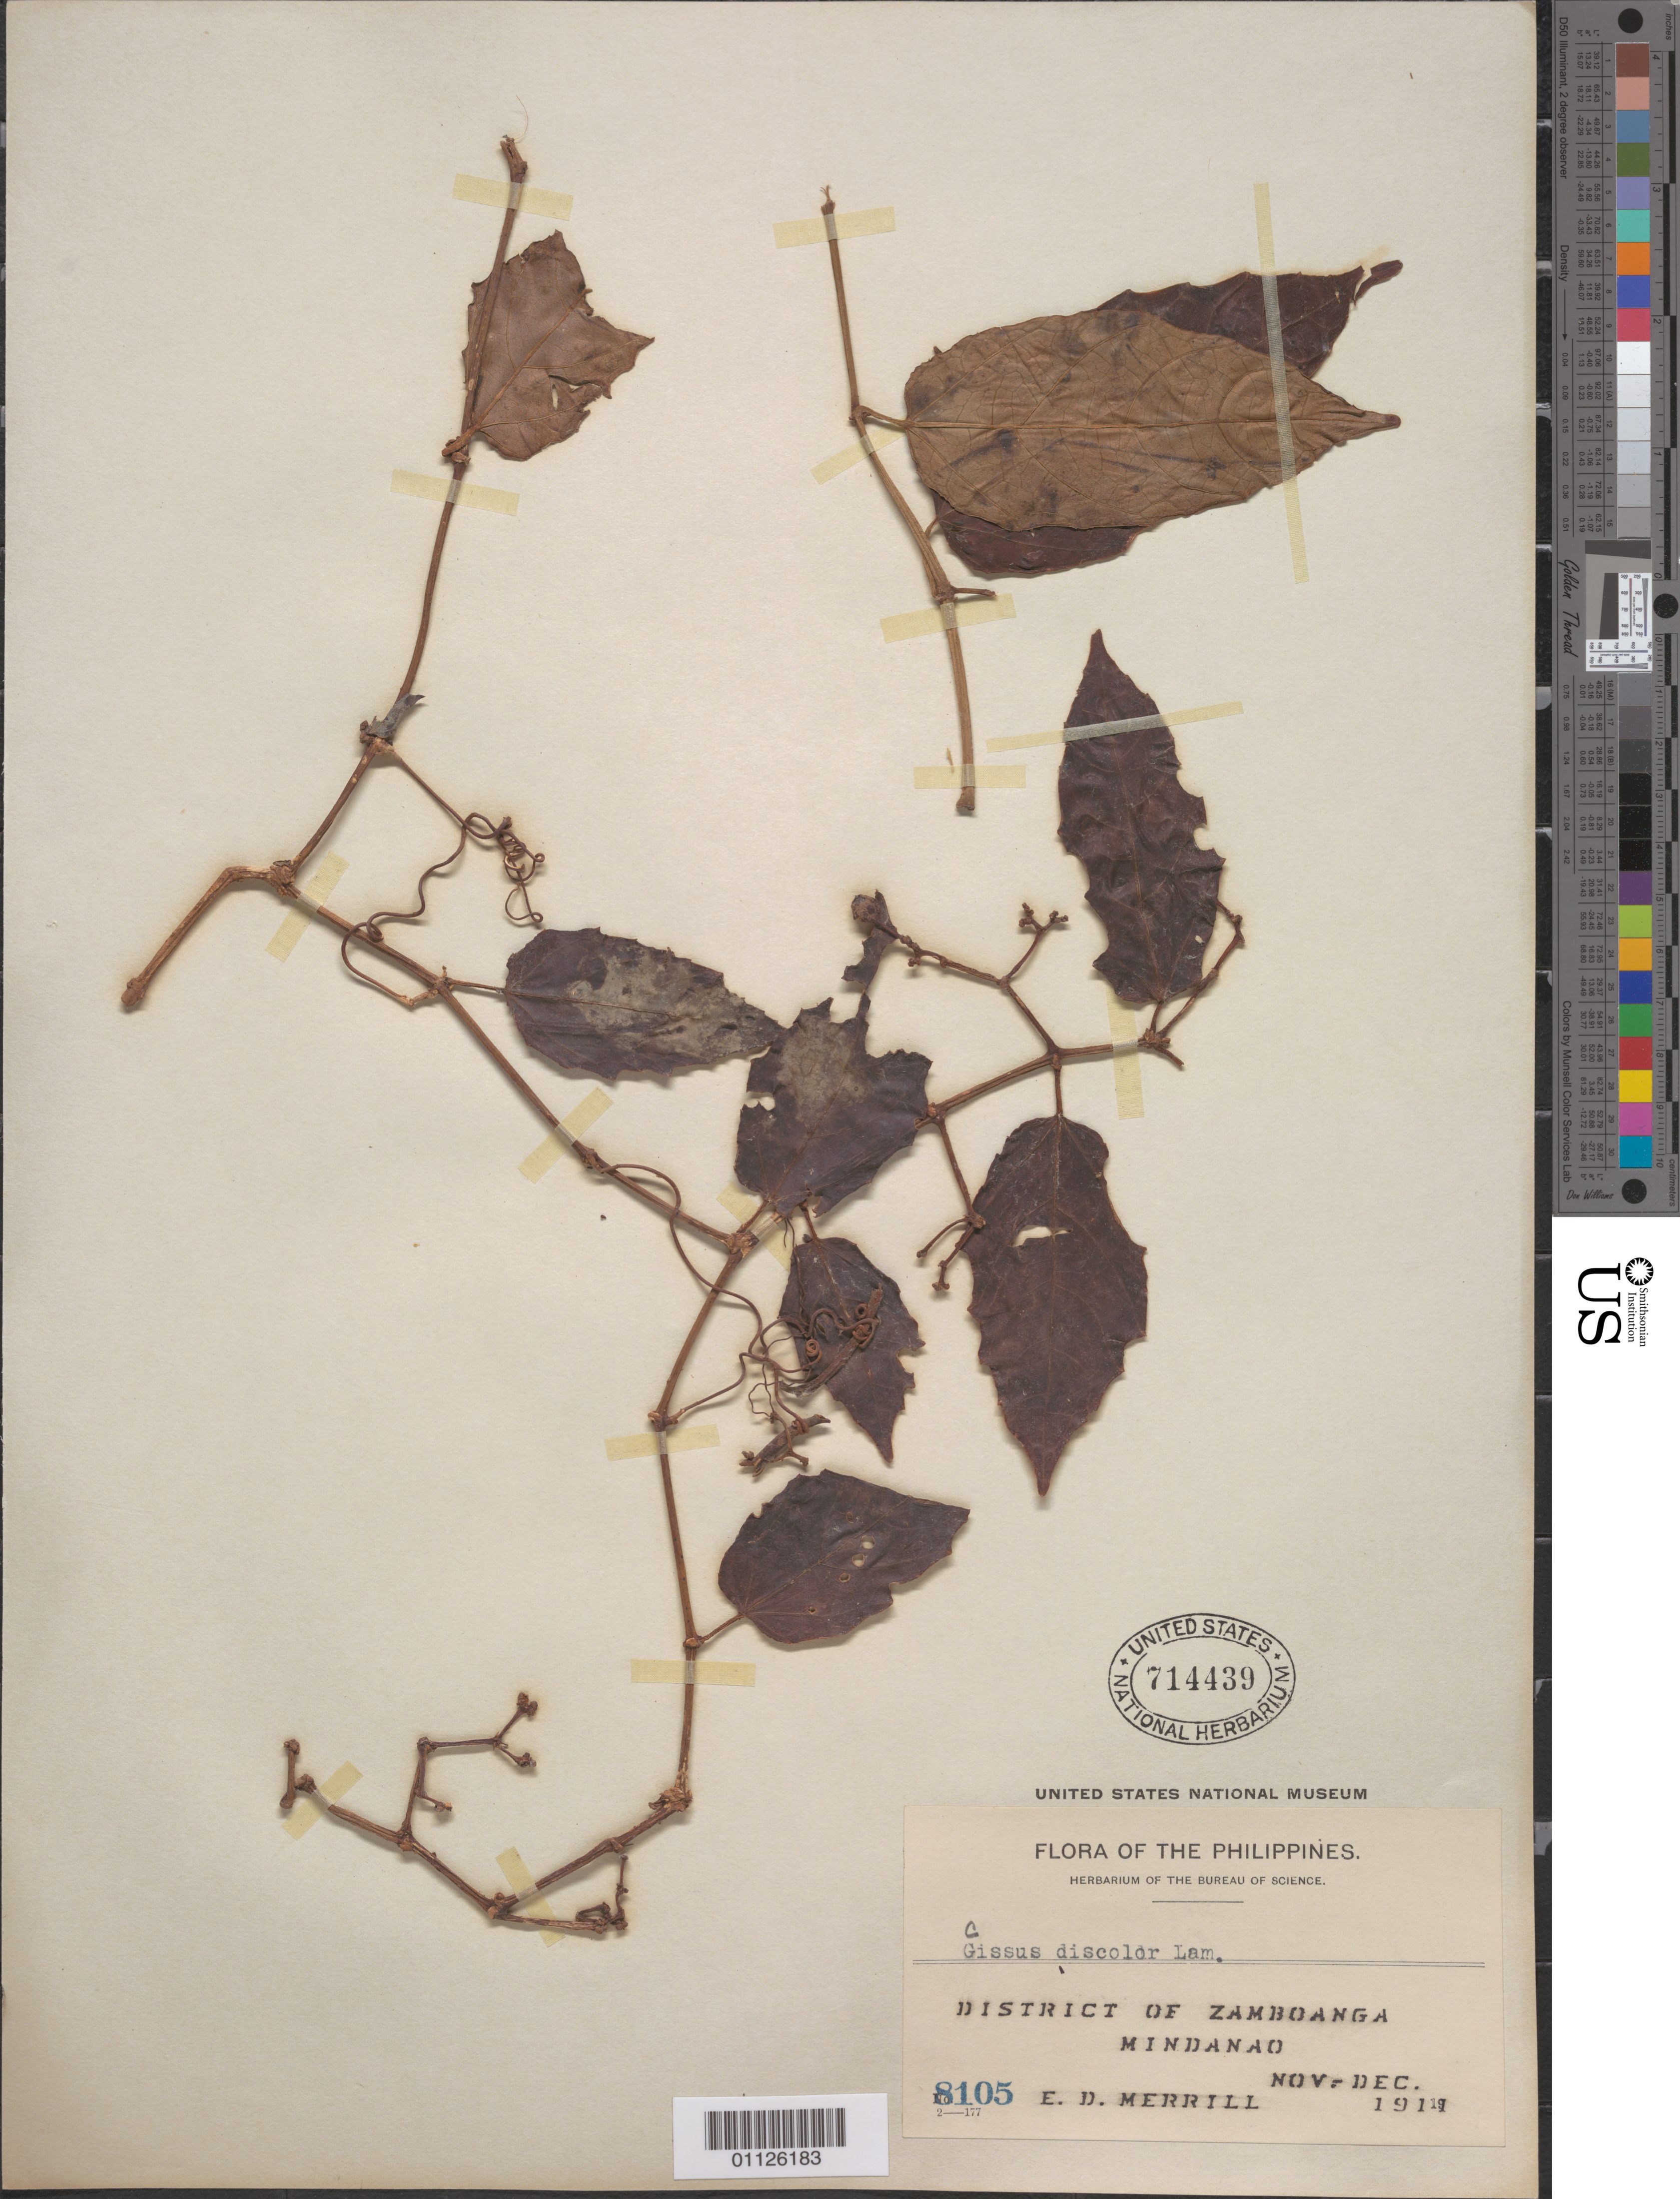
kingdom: Plantae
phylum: Tracheophyta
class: Magnoliopsida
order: Vitales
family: Vitaceae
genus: Cissus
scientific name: Cissus corniculata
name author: (Benth.) Planch.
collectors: E. D. Merrill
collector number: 8105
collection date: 1911-11/1911-12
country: Philippines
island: Mindanao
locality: Zamboanga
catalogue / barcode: US 714439